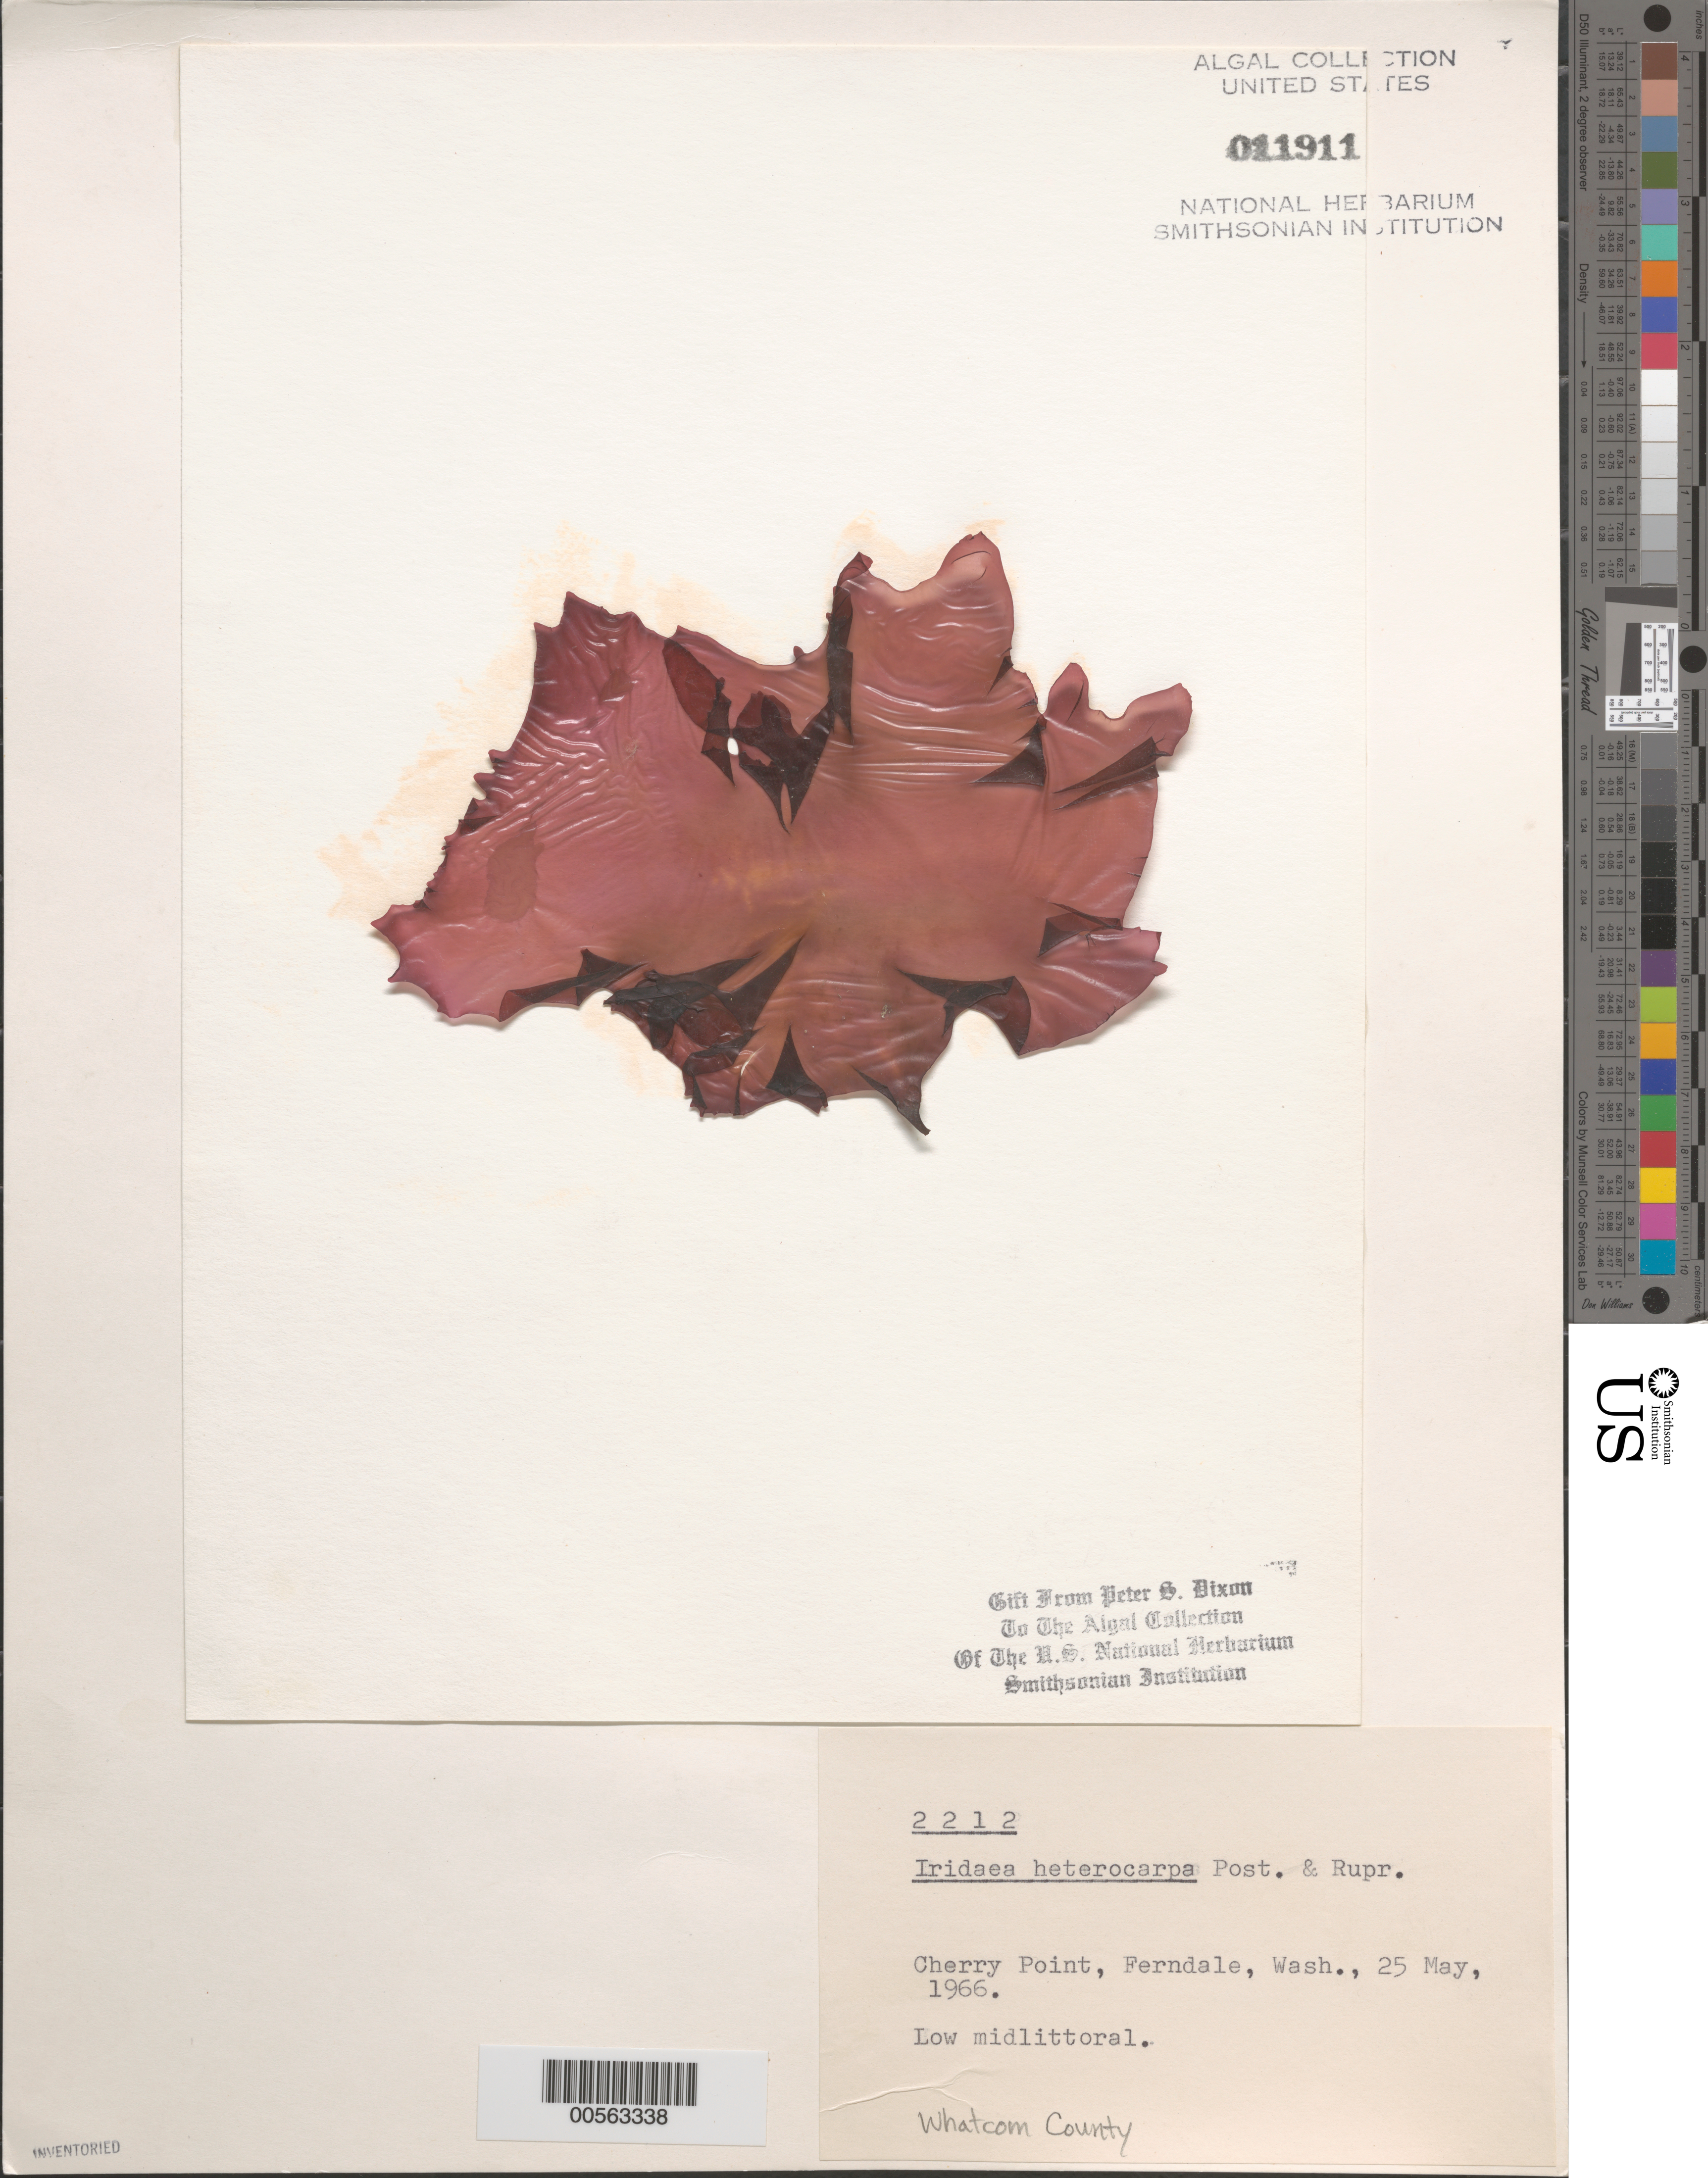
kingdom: Plantae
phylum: Rhodophyta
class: Florideophyceae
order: Gigartinales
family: Gigartinaceae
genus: Chondrus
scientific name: Chondrus crispus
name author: Stackh.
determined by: Algae name updating Project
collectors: P. S. Dixon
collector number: PSD 2212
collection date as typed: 25 May 1966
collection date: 1966-05-25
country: United States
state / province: Washington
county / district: Whatcom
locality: Cherry Point, Ferndale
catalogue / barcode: US 11911